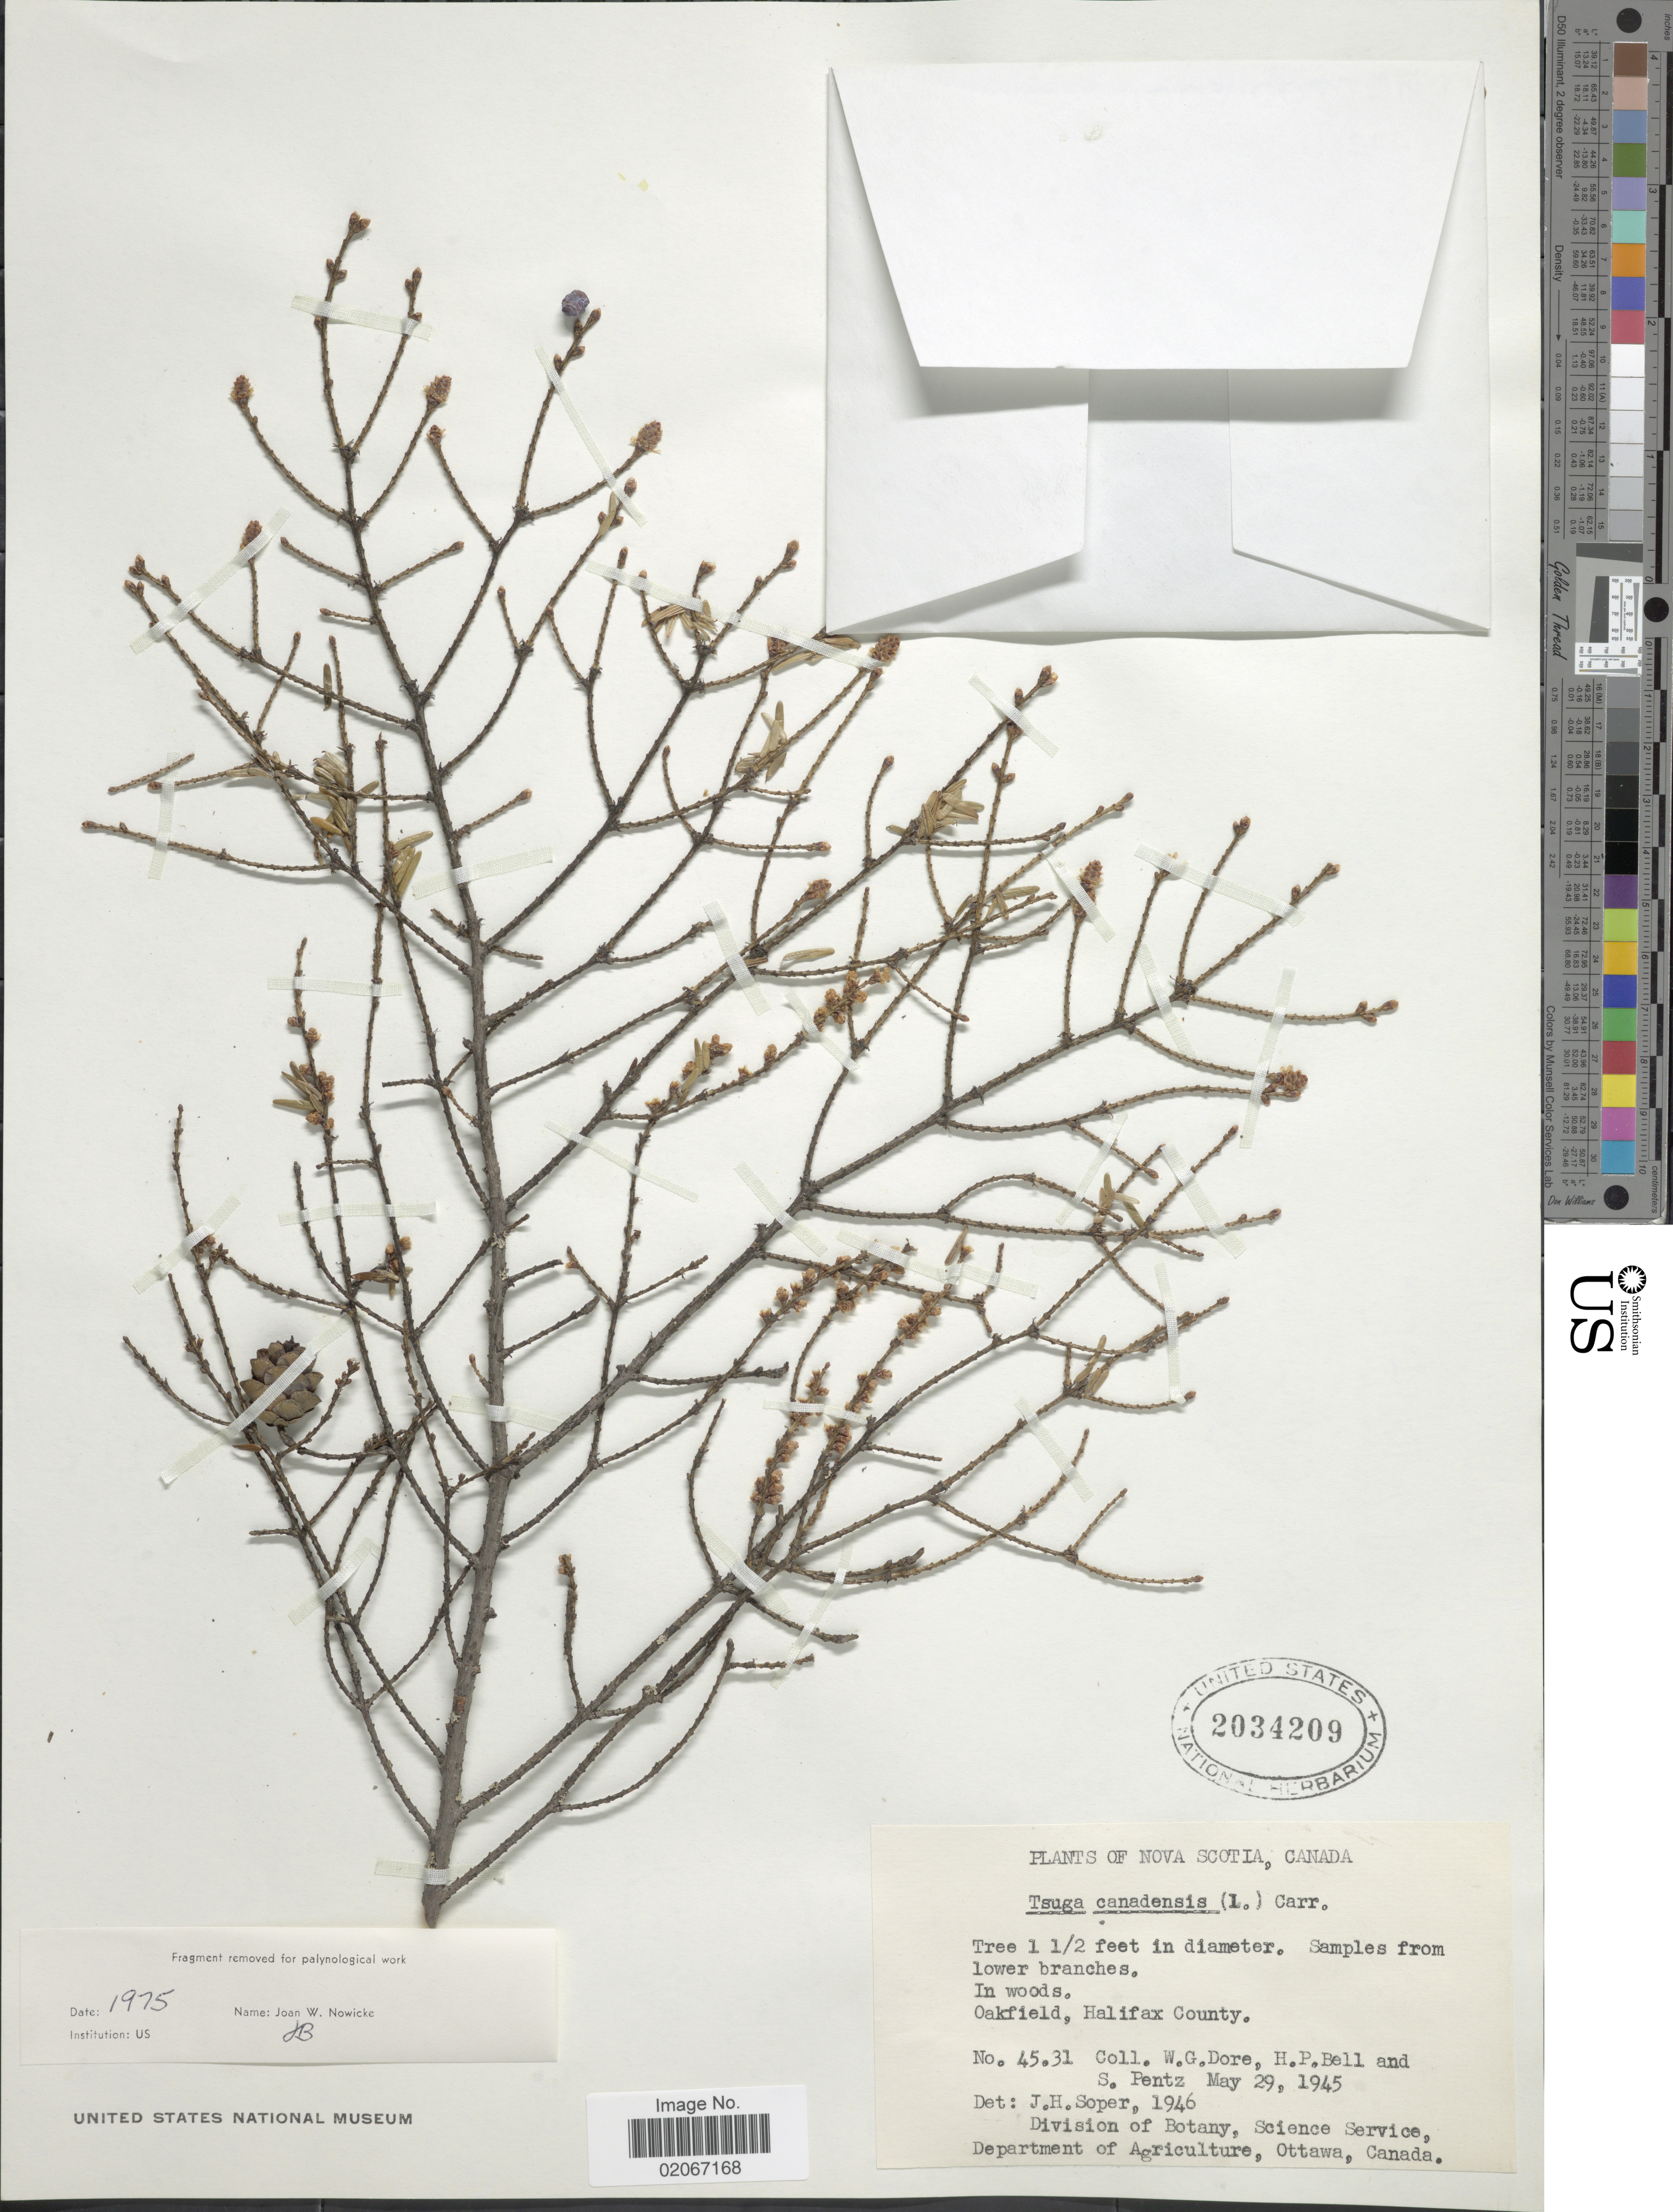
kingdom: Plantae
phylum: Tracheophyta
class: Pinopsida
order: Pinales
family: Pinaceae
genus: Tsuga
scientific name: Tsuga canadensis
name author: (L.) Carrière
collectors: W. Dore, H. P. Bell & S. Pentz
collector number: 4531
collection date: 1946-05-29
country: Canada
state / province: Nova Scotia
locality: Oakfield, Halifax County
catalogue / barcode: US 2034209